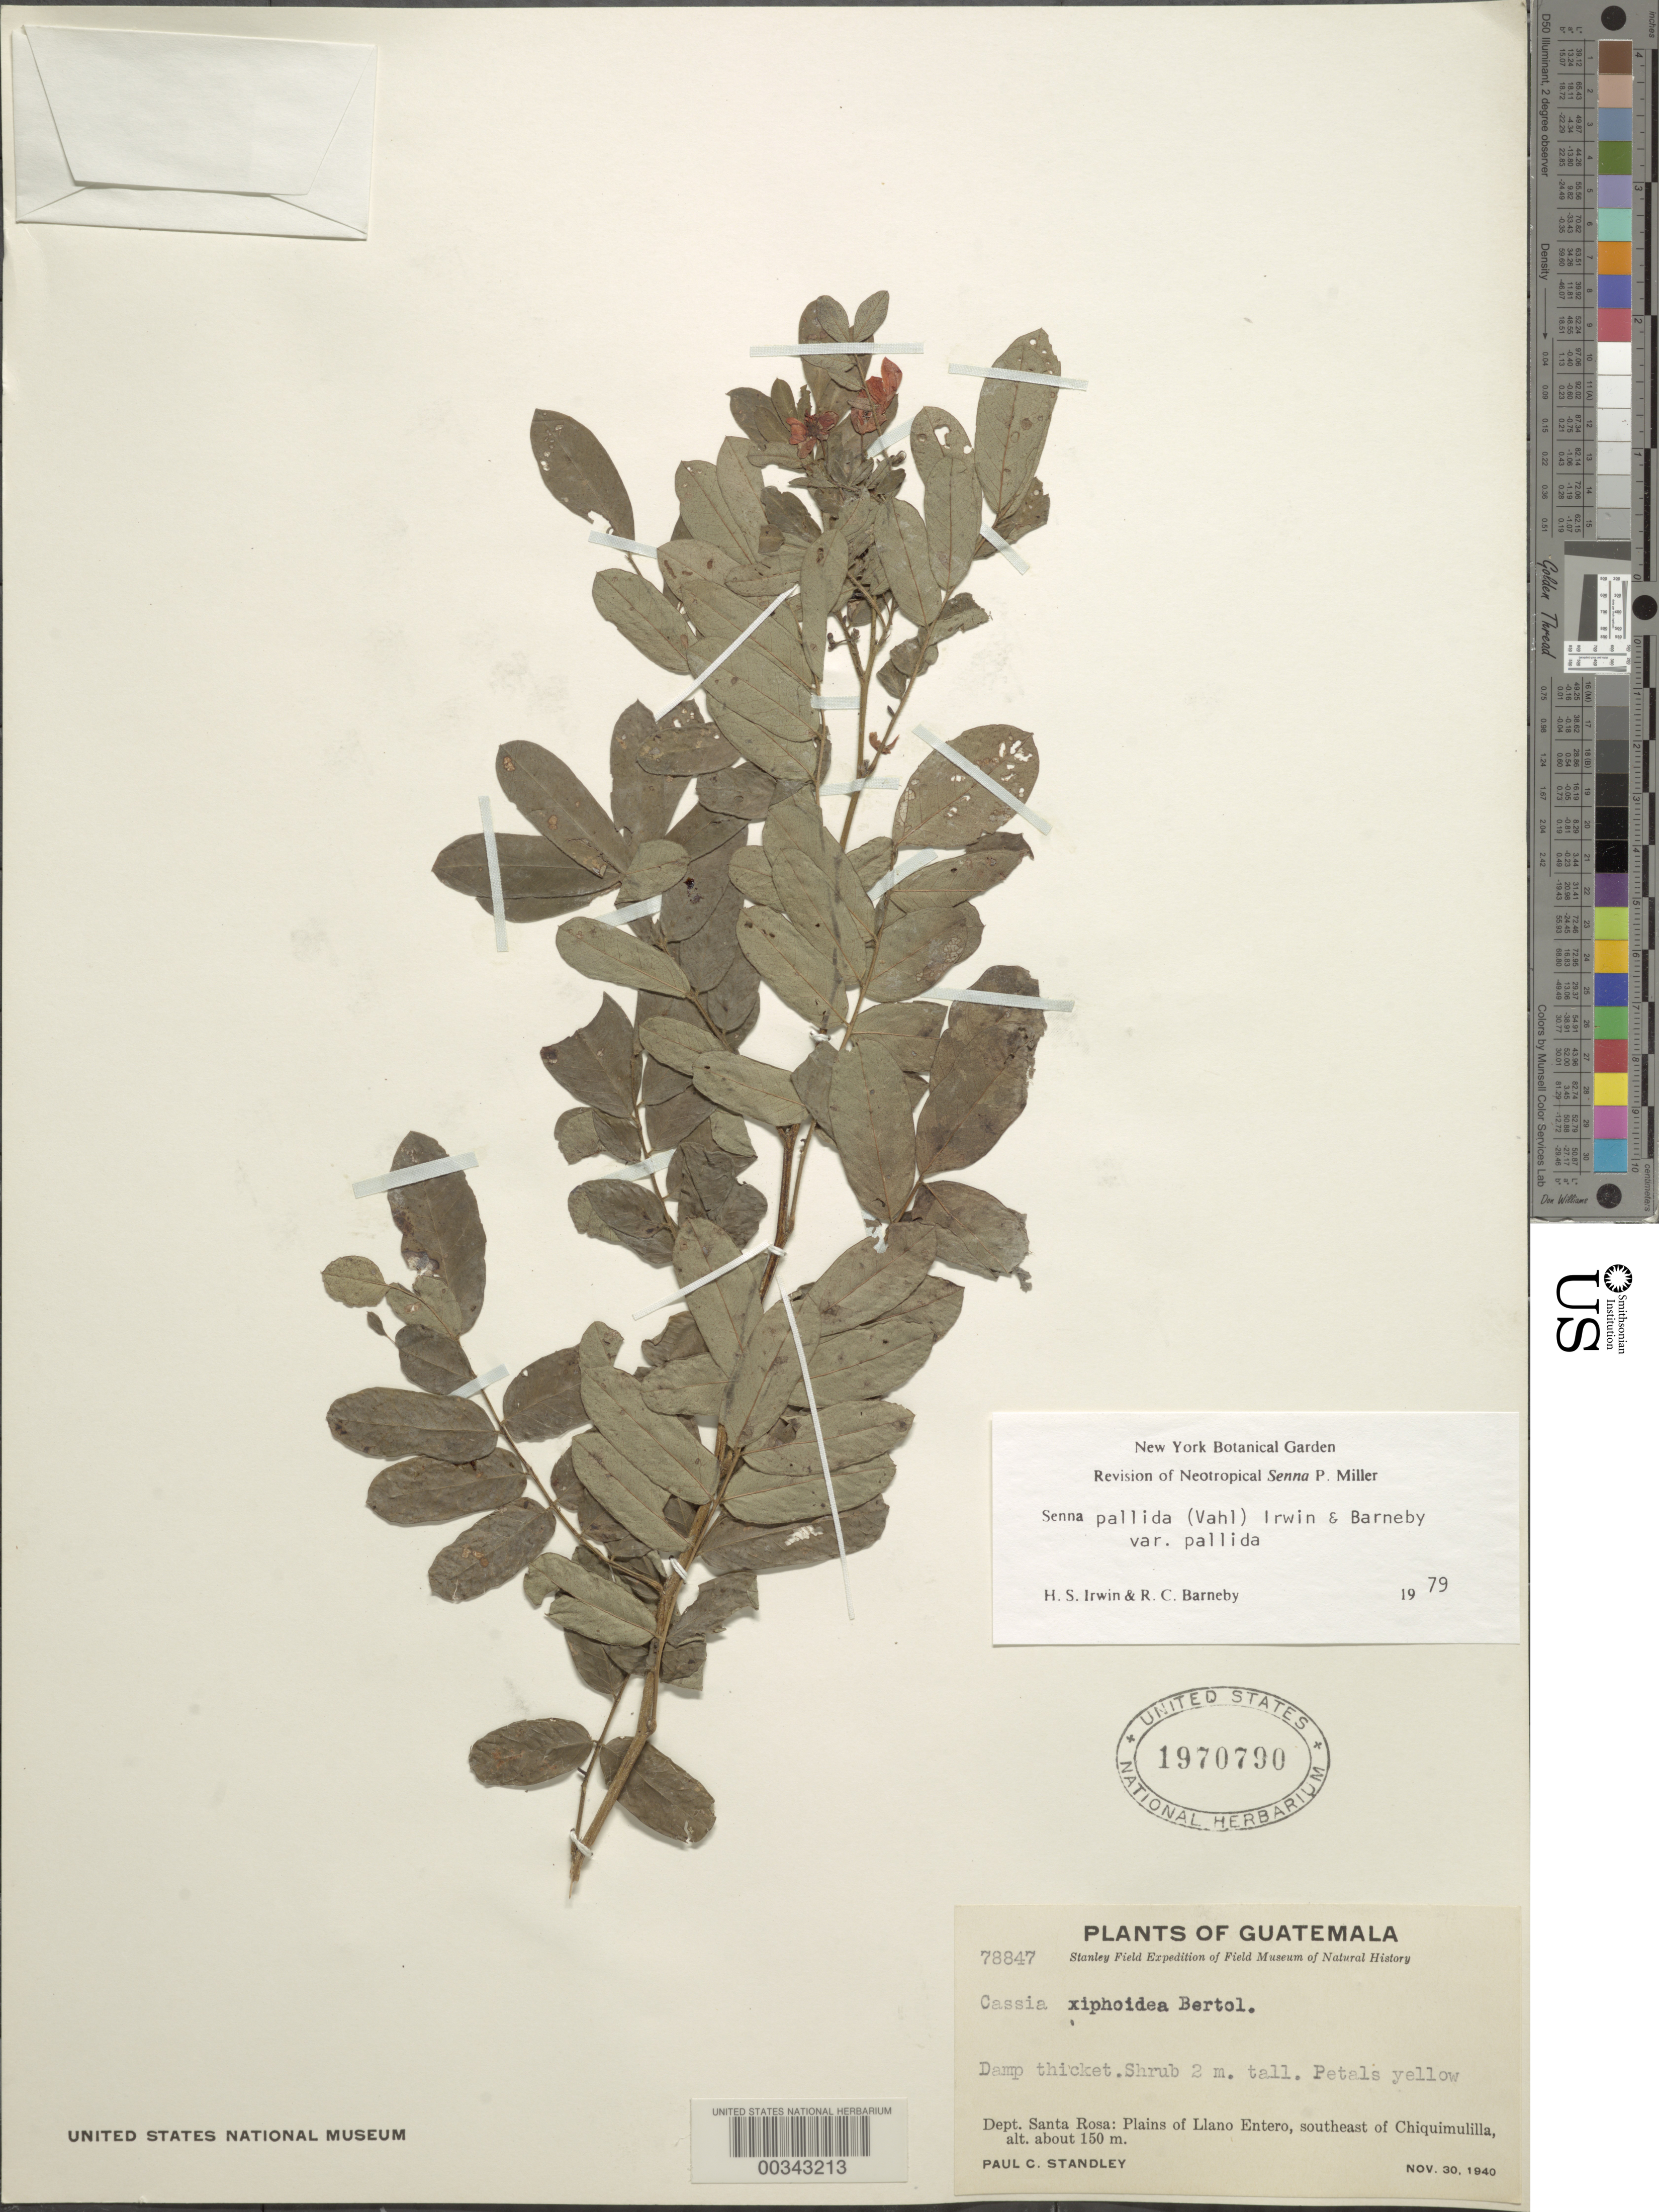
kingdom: Plantae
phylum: Tracheophyta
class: Magnoliopsida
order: Fabales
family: Fabaceae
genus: Senna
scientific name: Senna pallida var. pallida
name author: (Vahl) H.S. Irwin & Barneby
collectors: P. C. Standley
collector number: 78847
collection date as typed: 30 Nov 1940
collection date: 1940-11-30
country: Guatemala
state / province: Santa Rosa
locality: Plains of Llano Entero, SE of Chiquimulilla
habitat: Damp thicket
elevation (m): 150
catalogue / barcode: US 1970790